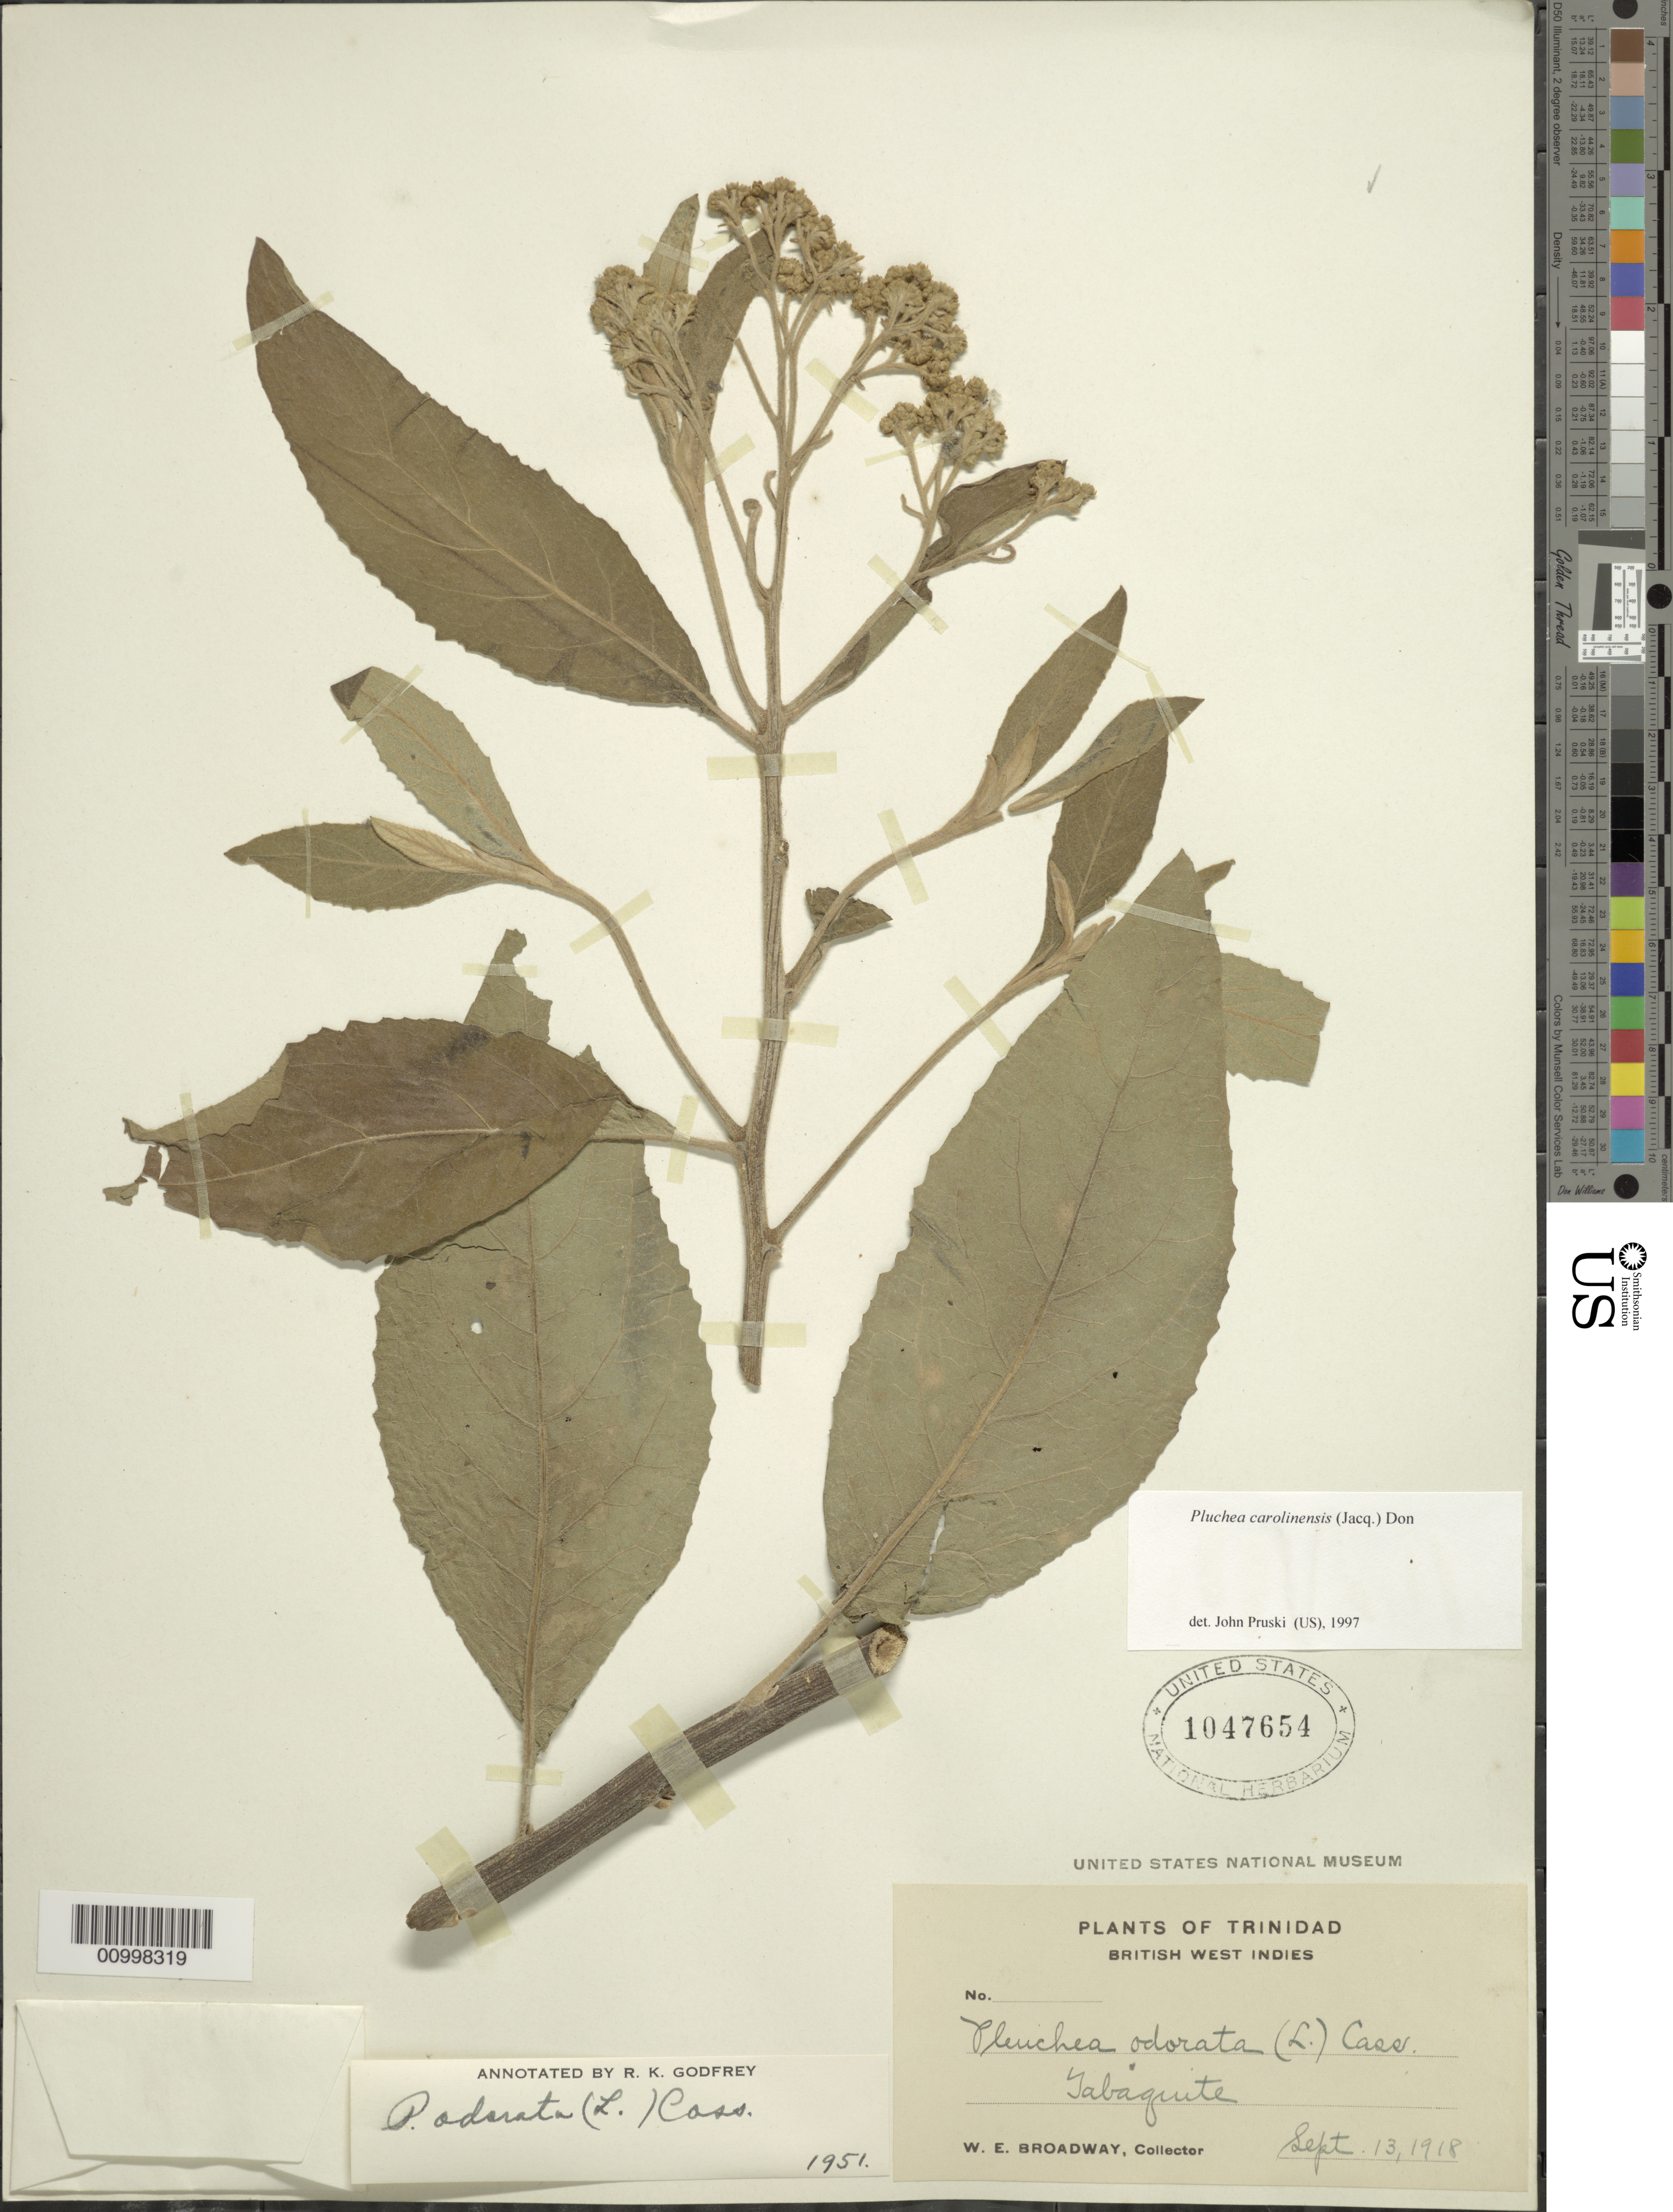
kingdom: Plantae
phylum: Tracheophyta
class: Magnoliopsida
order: Asterales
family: Asteraceae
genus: Pluchea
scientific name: Pluchea carolinensis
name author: (Jacq.) D. Don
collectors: W. E. Broadway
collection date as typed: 13 Sep 1918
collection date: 1918-09-13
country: Trinidad and Tobago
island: Trinidad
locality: Tabaquite.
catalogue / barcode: US 1047654